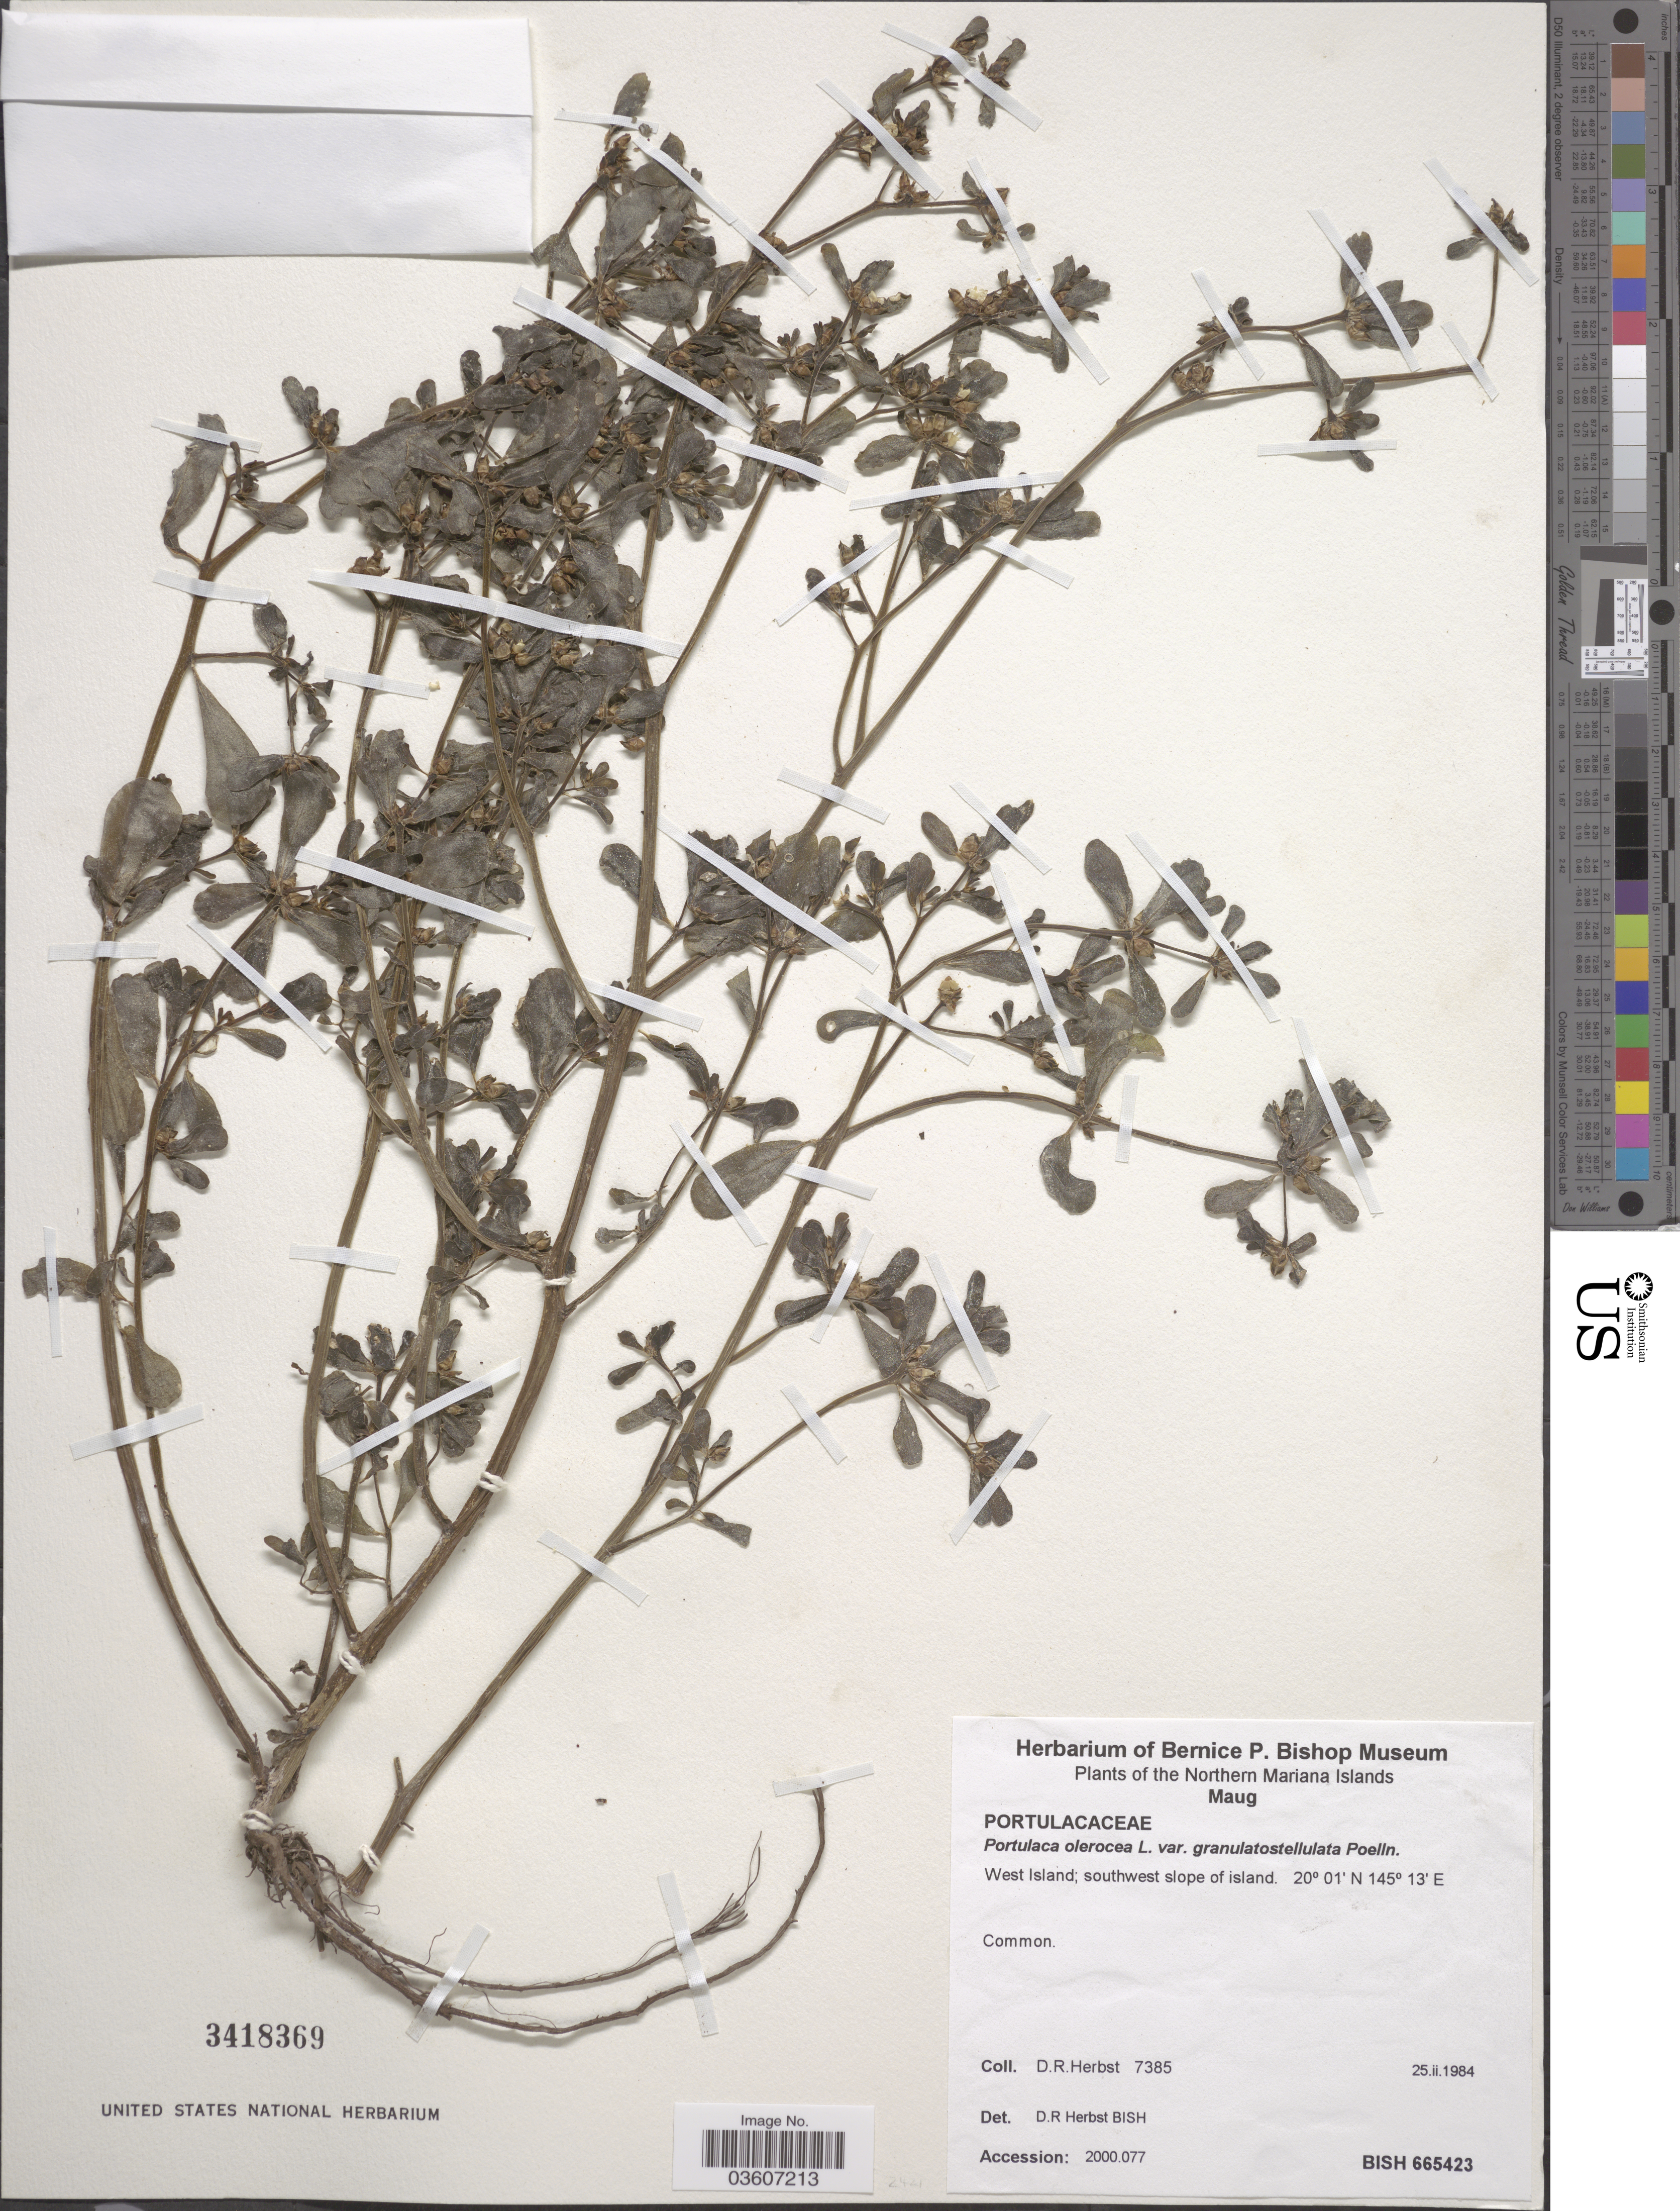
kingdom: Plantae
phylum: Tracheophyta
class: Magnoliopsida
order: Caryophyllales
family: Portulacaceae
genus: Portulaca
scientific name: Portulaca oleracea var. granulatostellulata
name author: Poelln.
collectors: D. R. Herbst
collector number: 7385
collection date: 1984-02-25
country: Northern Mariana Islands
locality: Maug. West Island, southwest slope of island.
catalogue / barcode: US 3418369